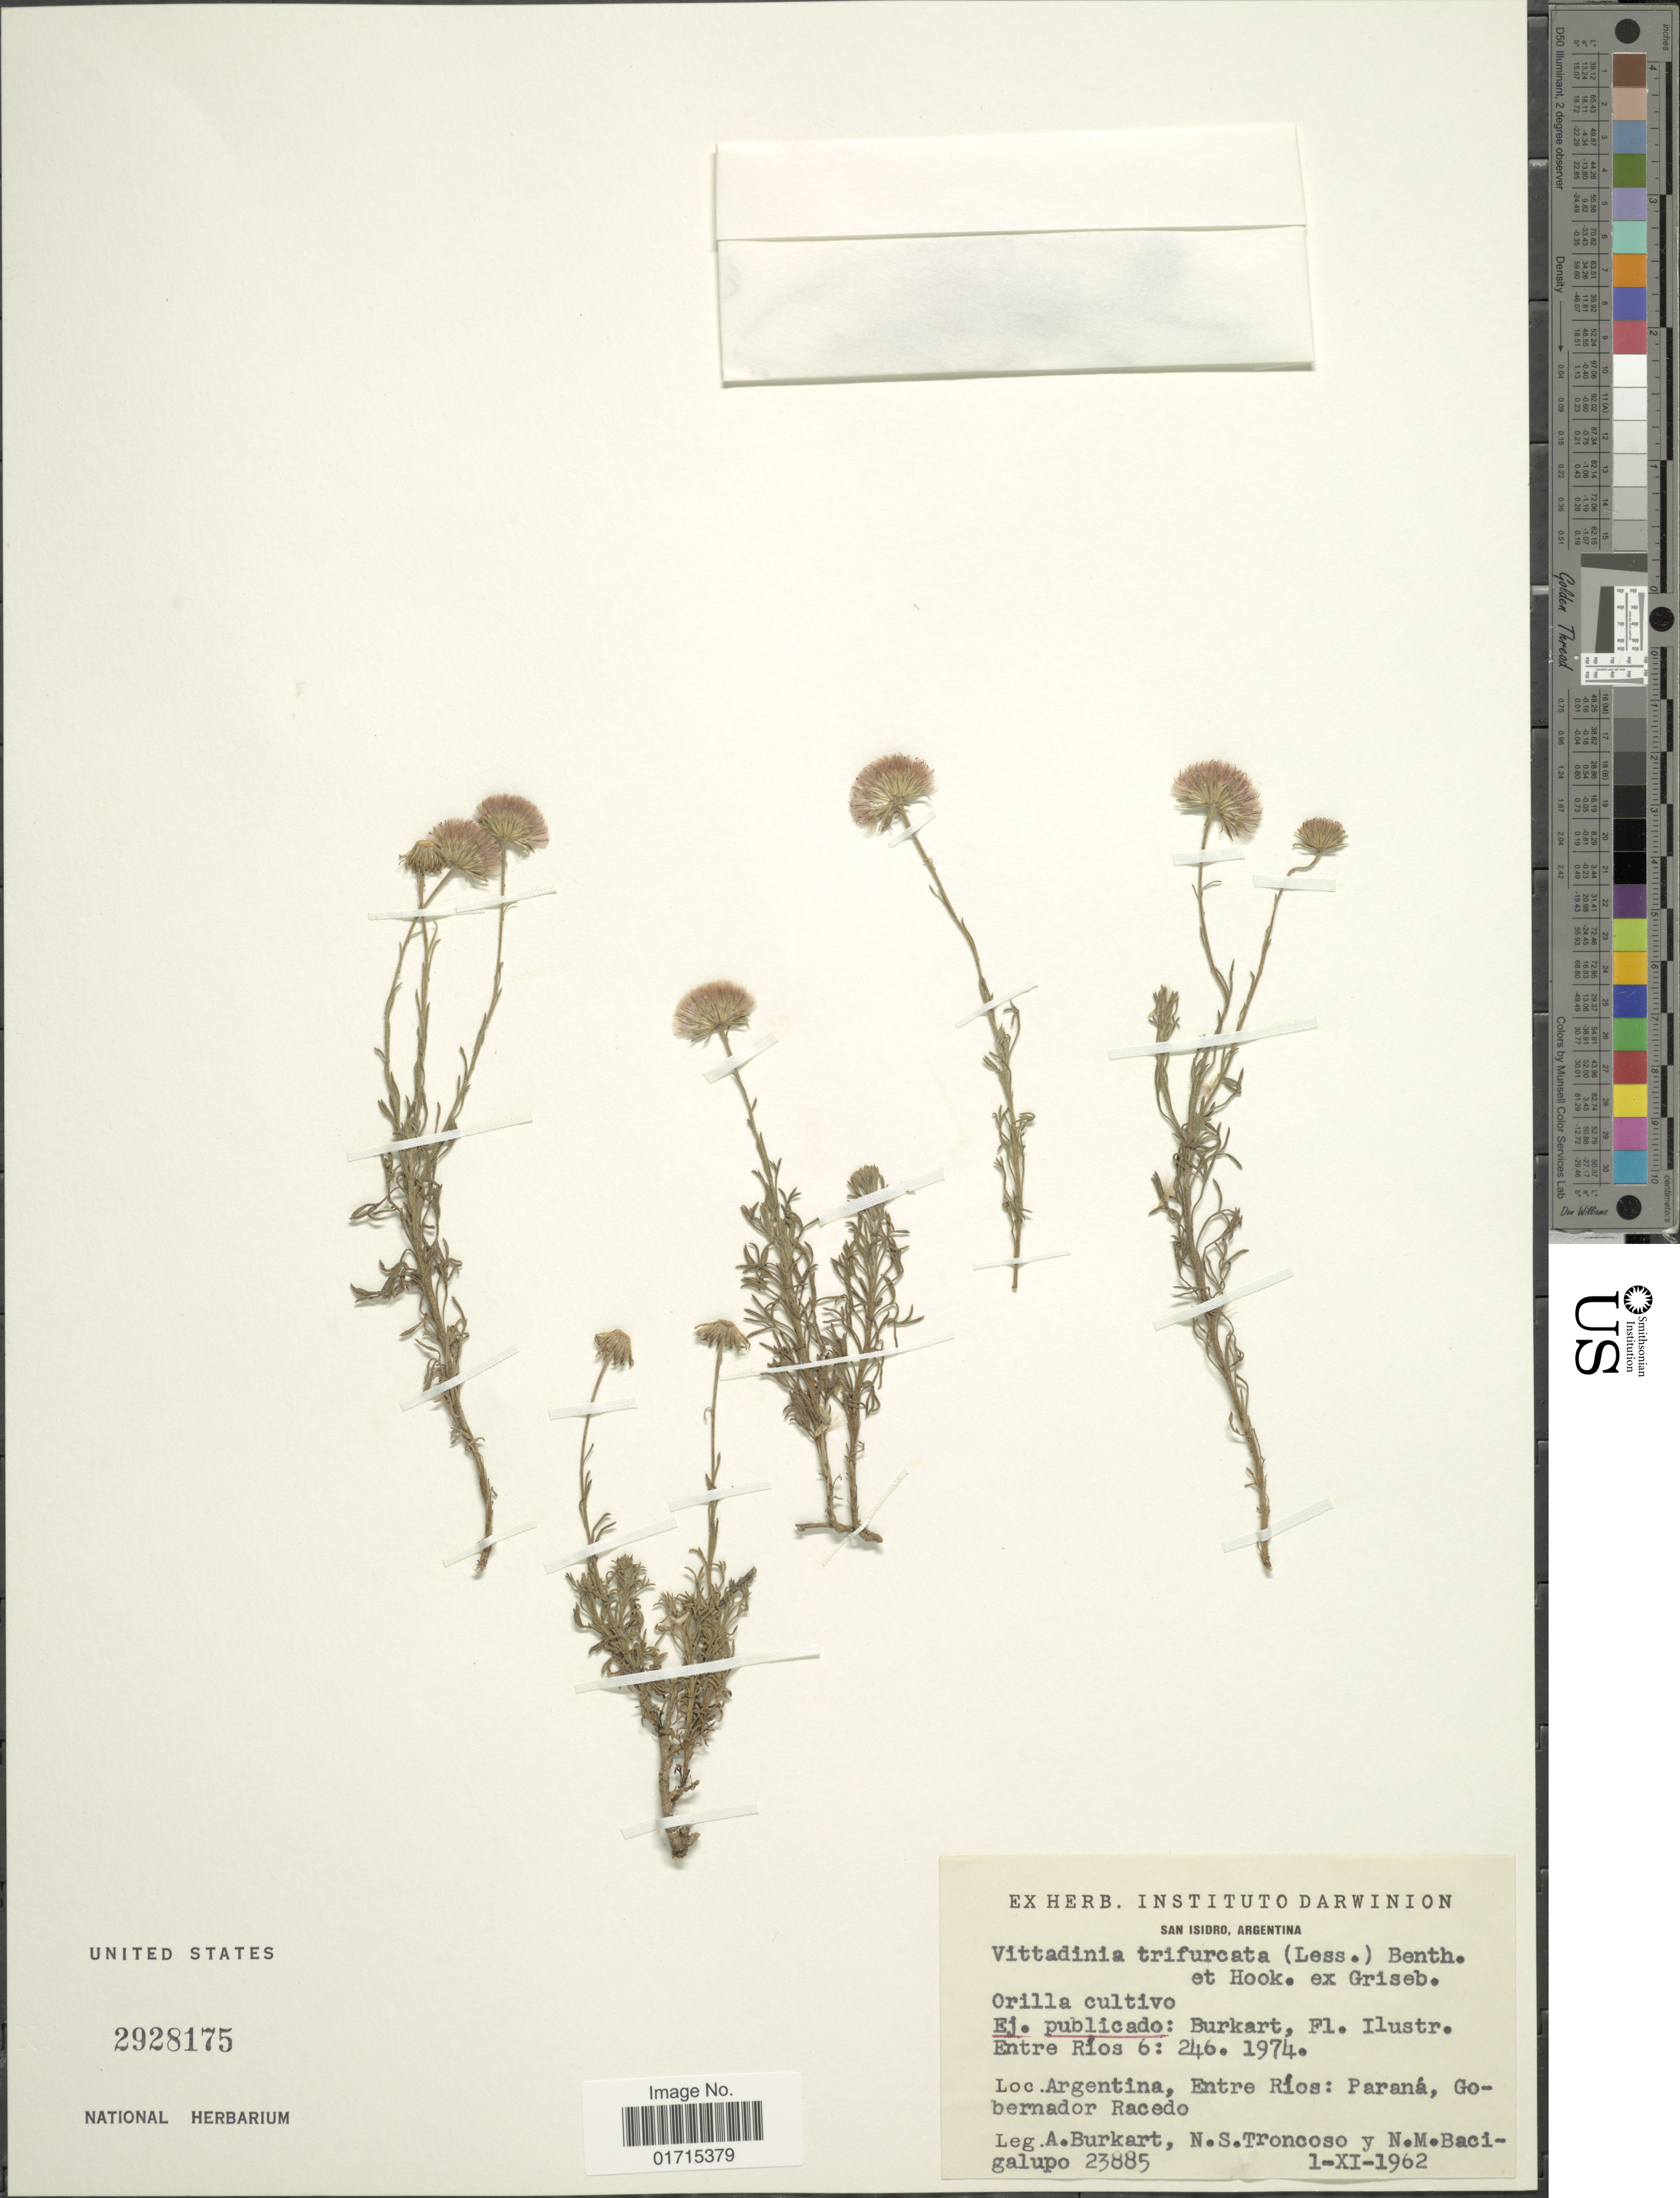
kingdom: Plantae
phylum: Tracheophyta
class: Magnoliopsida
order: Asterales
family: Asteraceae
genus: Microgyne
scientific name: Microgyne trifurcata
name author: Less.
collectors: A. E. Burkart, N. Troncoso & N. M. Bacigalupo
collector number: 23885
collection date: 1962-11-01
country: Argentina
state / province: Entre Rios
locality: Argentina, Entre Rios: Parana, Gobernador Racedo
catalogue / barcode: US 2928175